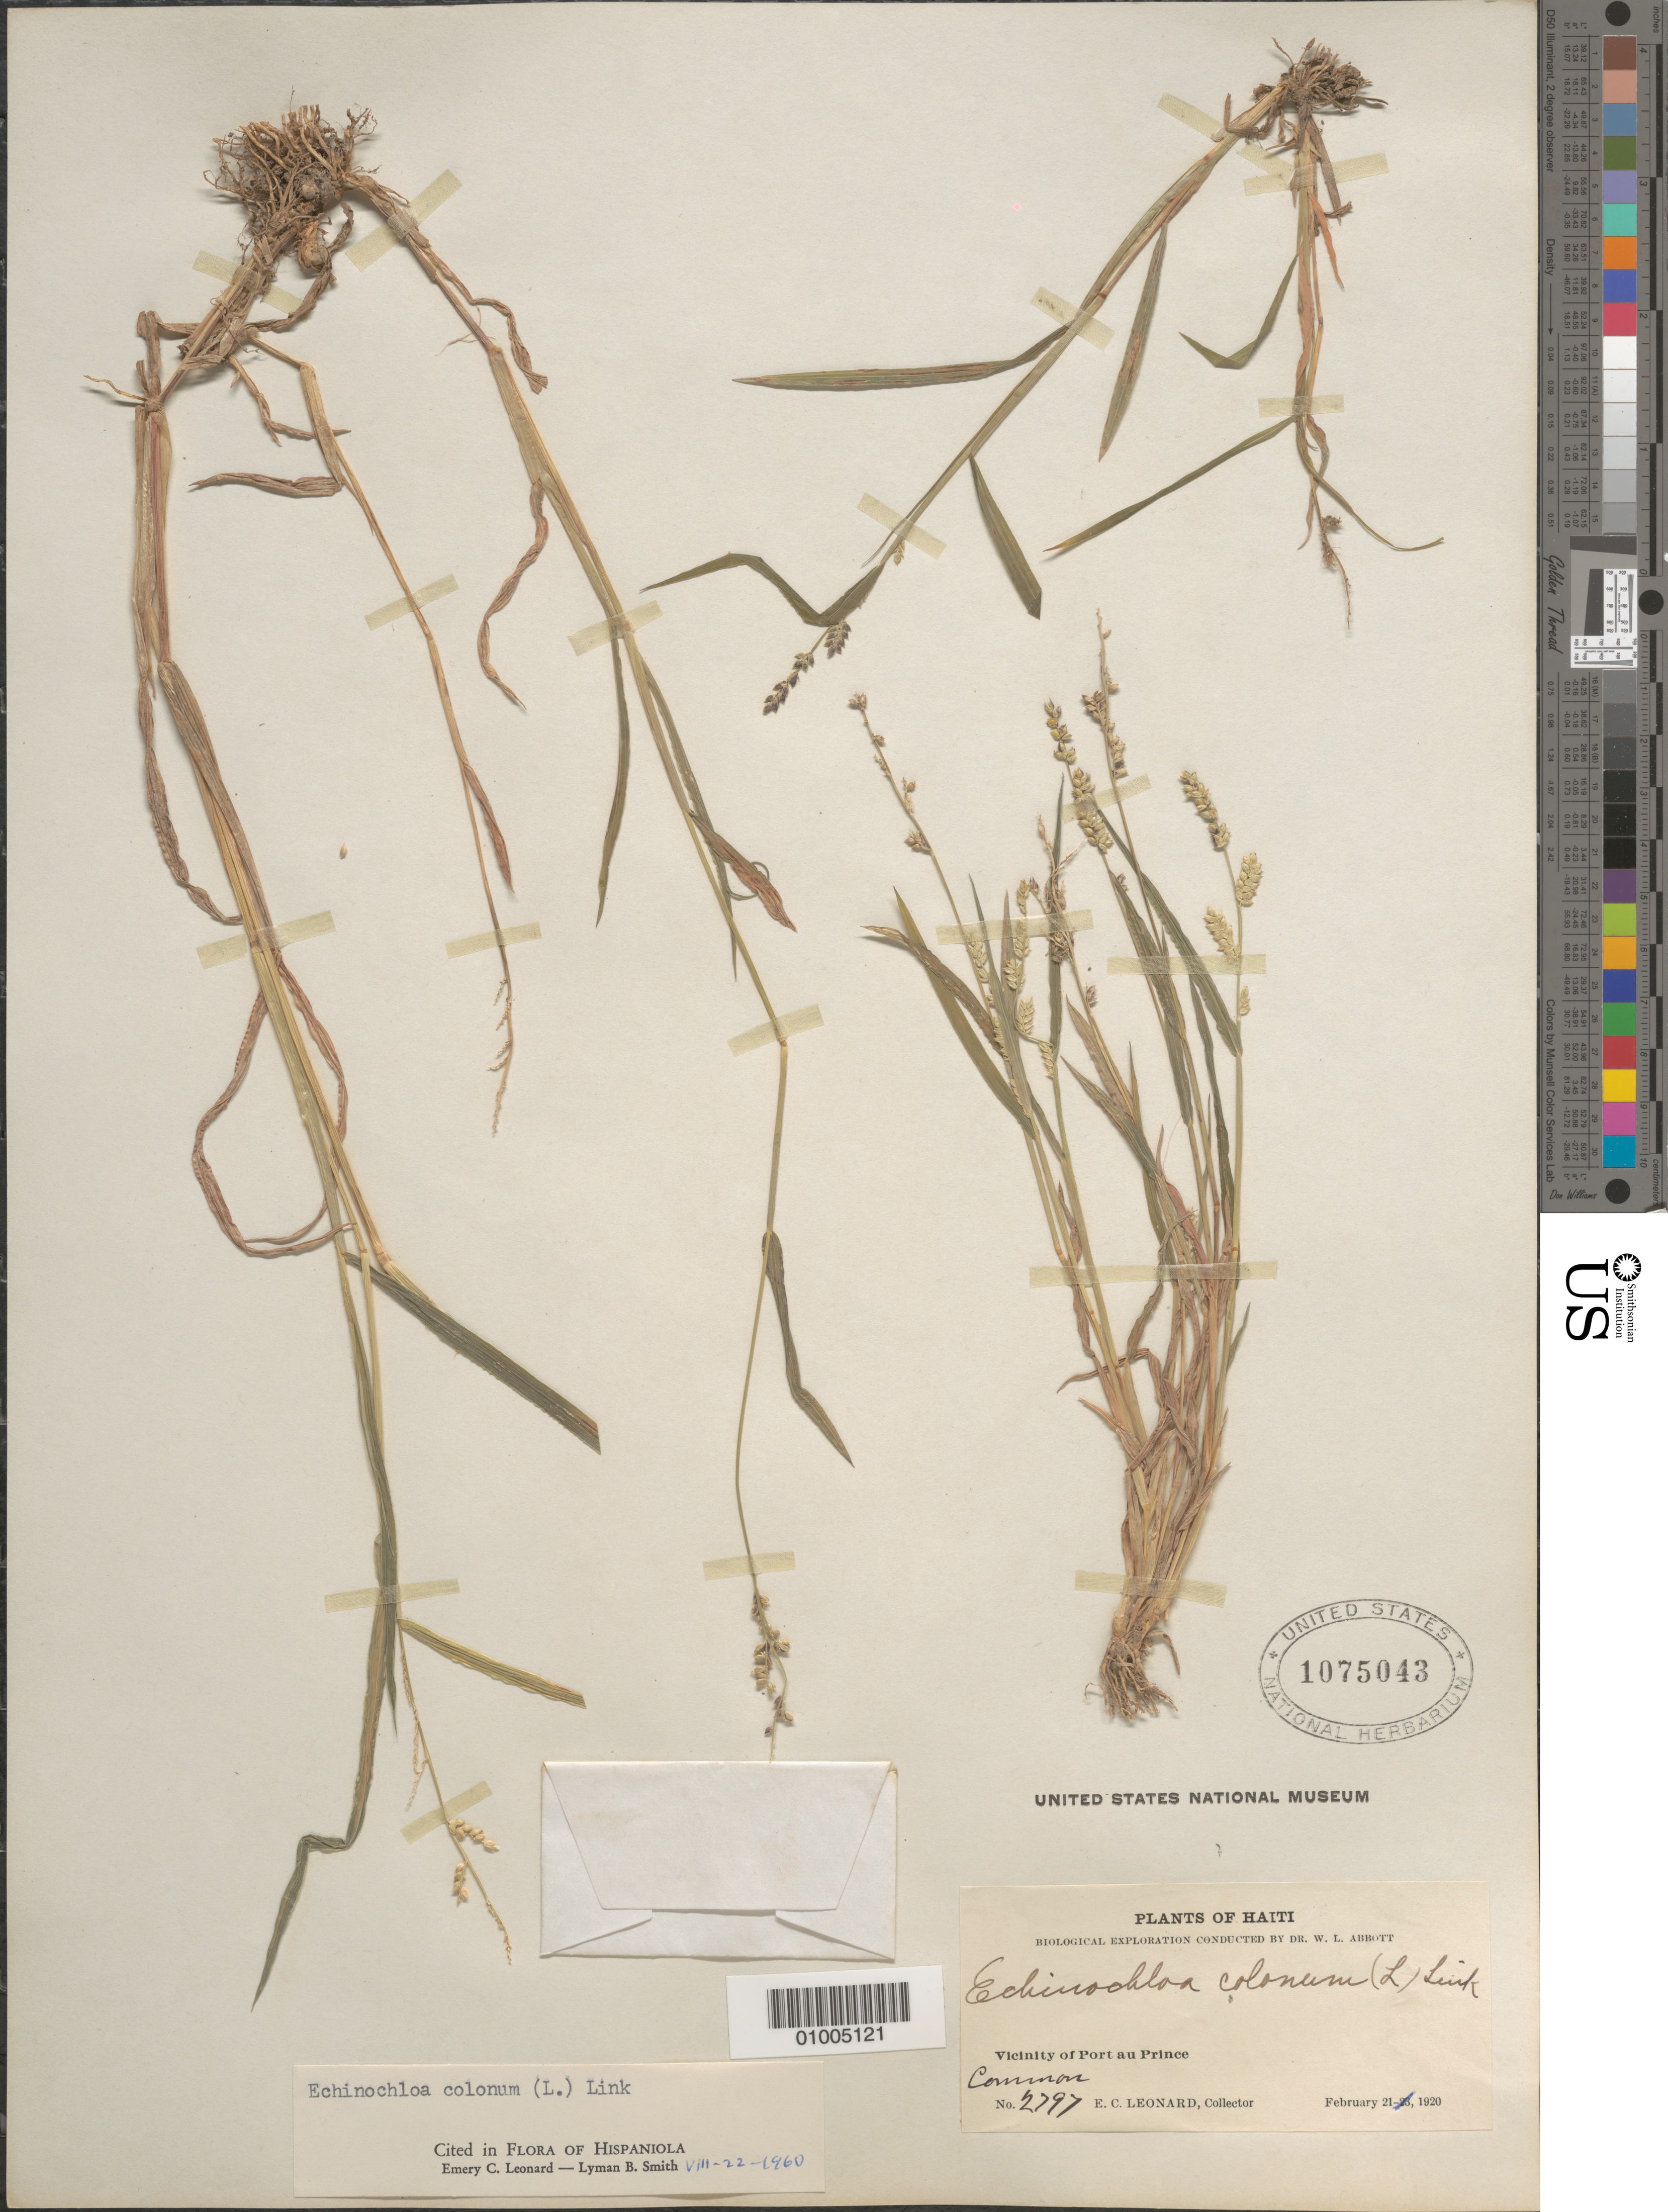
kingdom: Plantae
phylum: Tracheophyta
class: Liliopsida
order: Poales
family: Poaceae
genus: Echinochloa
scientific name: Echinochloa colona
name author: (L.) Link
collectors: E. C. Leonard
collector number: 2797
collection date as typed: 21 Feb 1920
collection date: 1920-02-21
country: Haiti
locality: Port au Prince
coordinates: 0 N, 0 E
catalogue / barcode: US 1075043